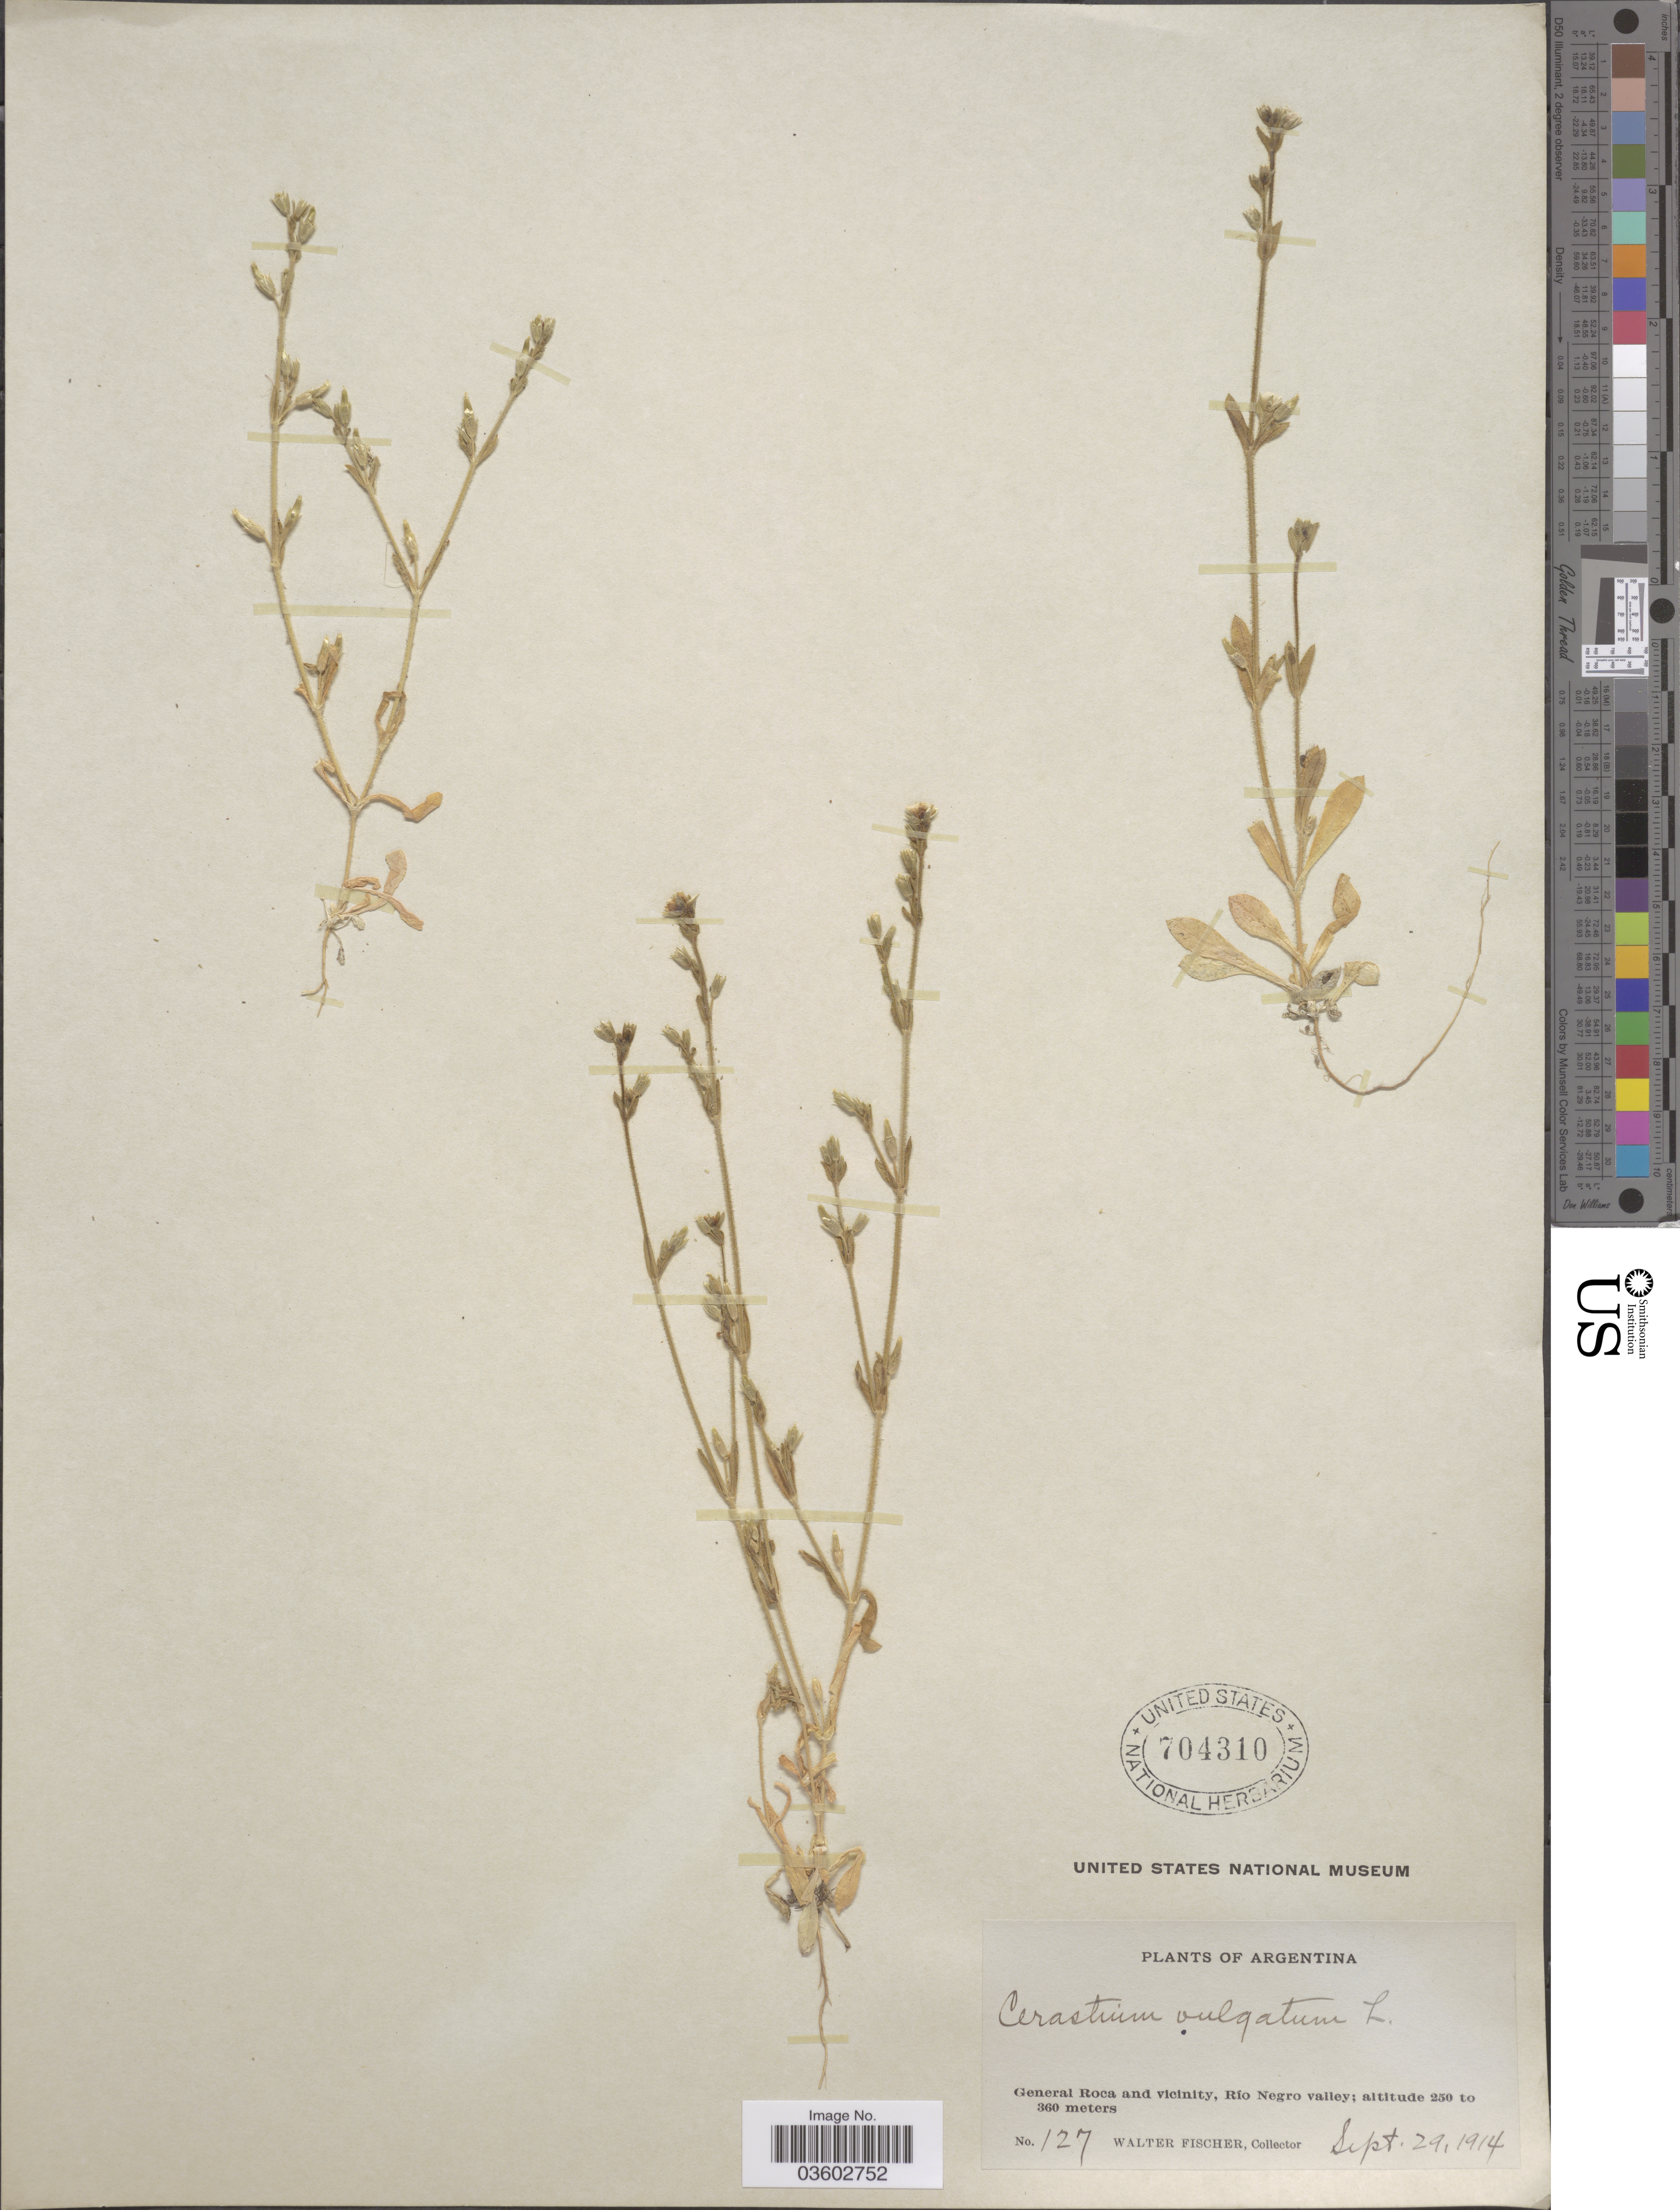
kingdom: Plantae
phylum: Tracheophyta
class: Magnoliopsida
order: Caryophyllales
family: Caryophyllaceae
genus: Cerastium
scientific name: Cerastium sp.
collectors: W. Fischer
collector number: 127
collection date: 1914-09-29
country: Argentina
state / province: Rio Negro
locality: General Roca and vicinity, Río Negro valley.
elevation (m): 250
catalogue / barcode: US 704310